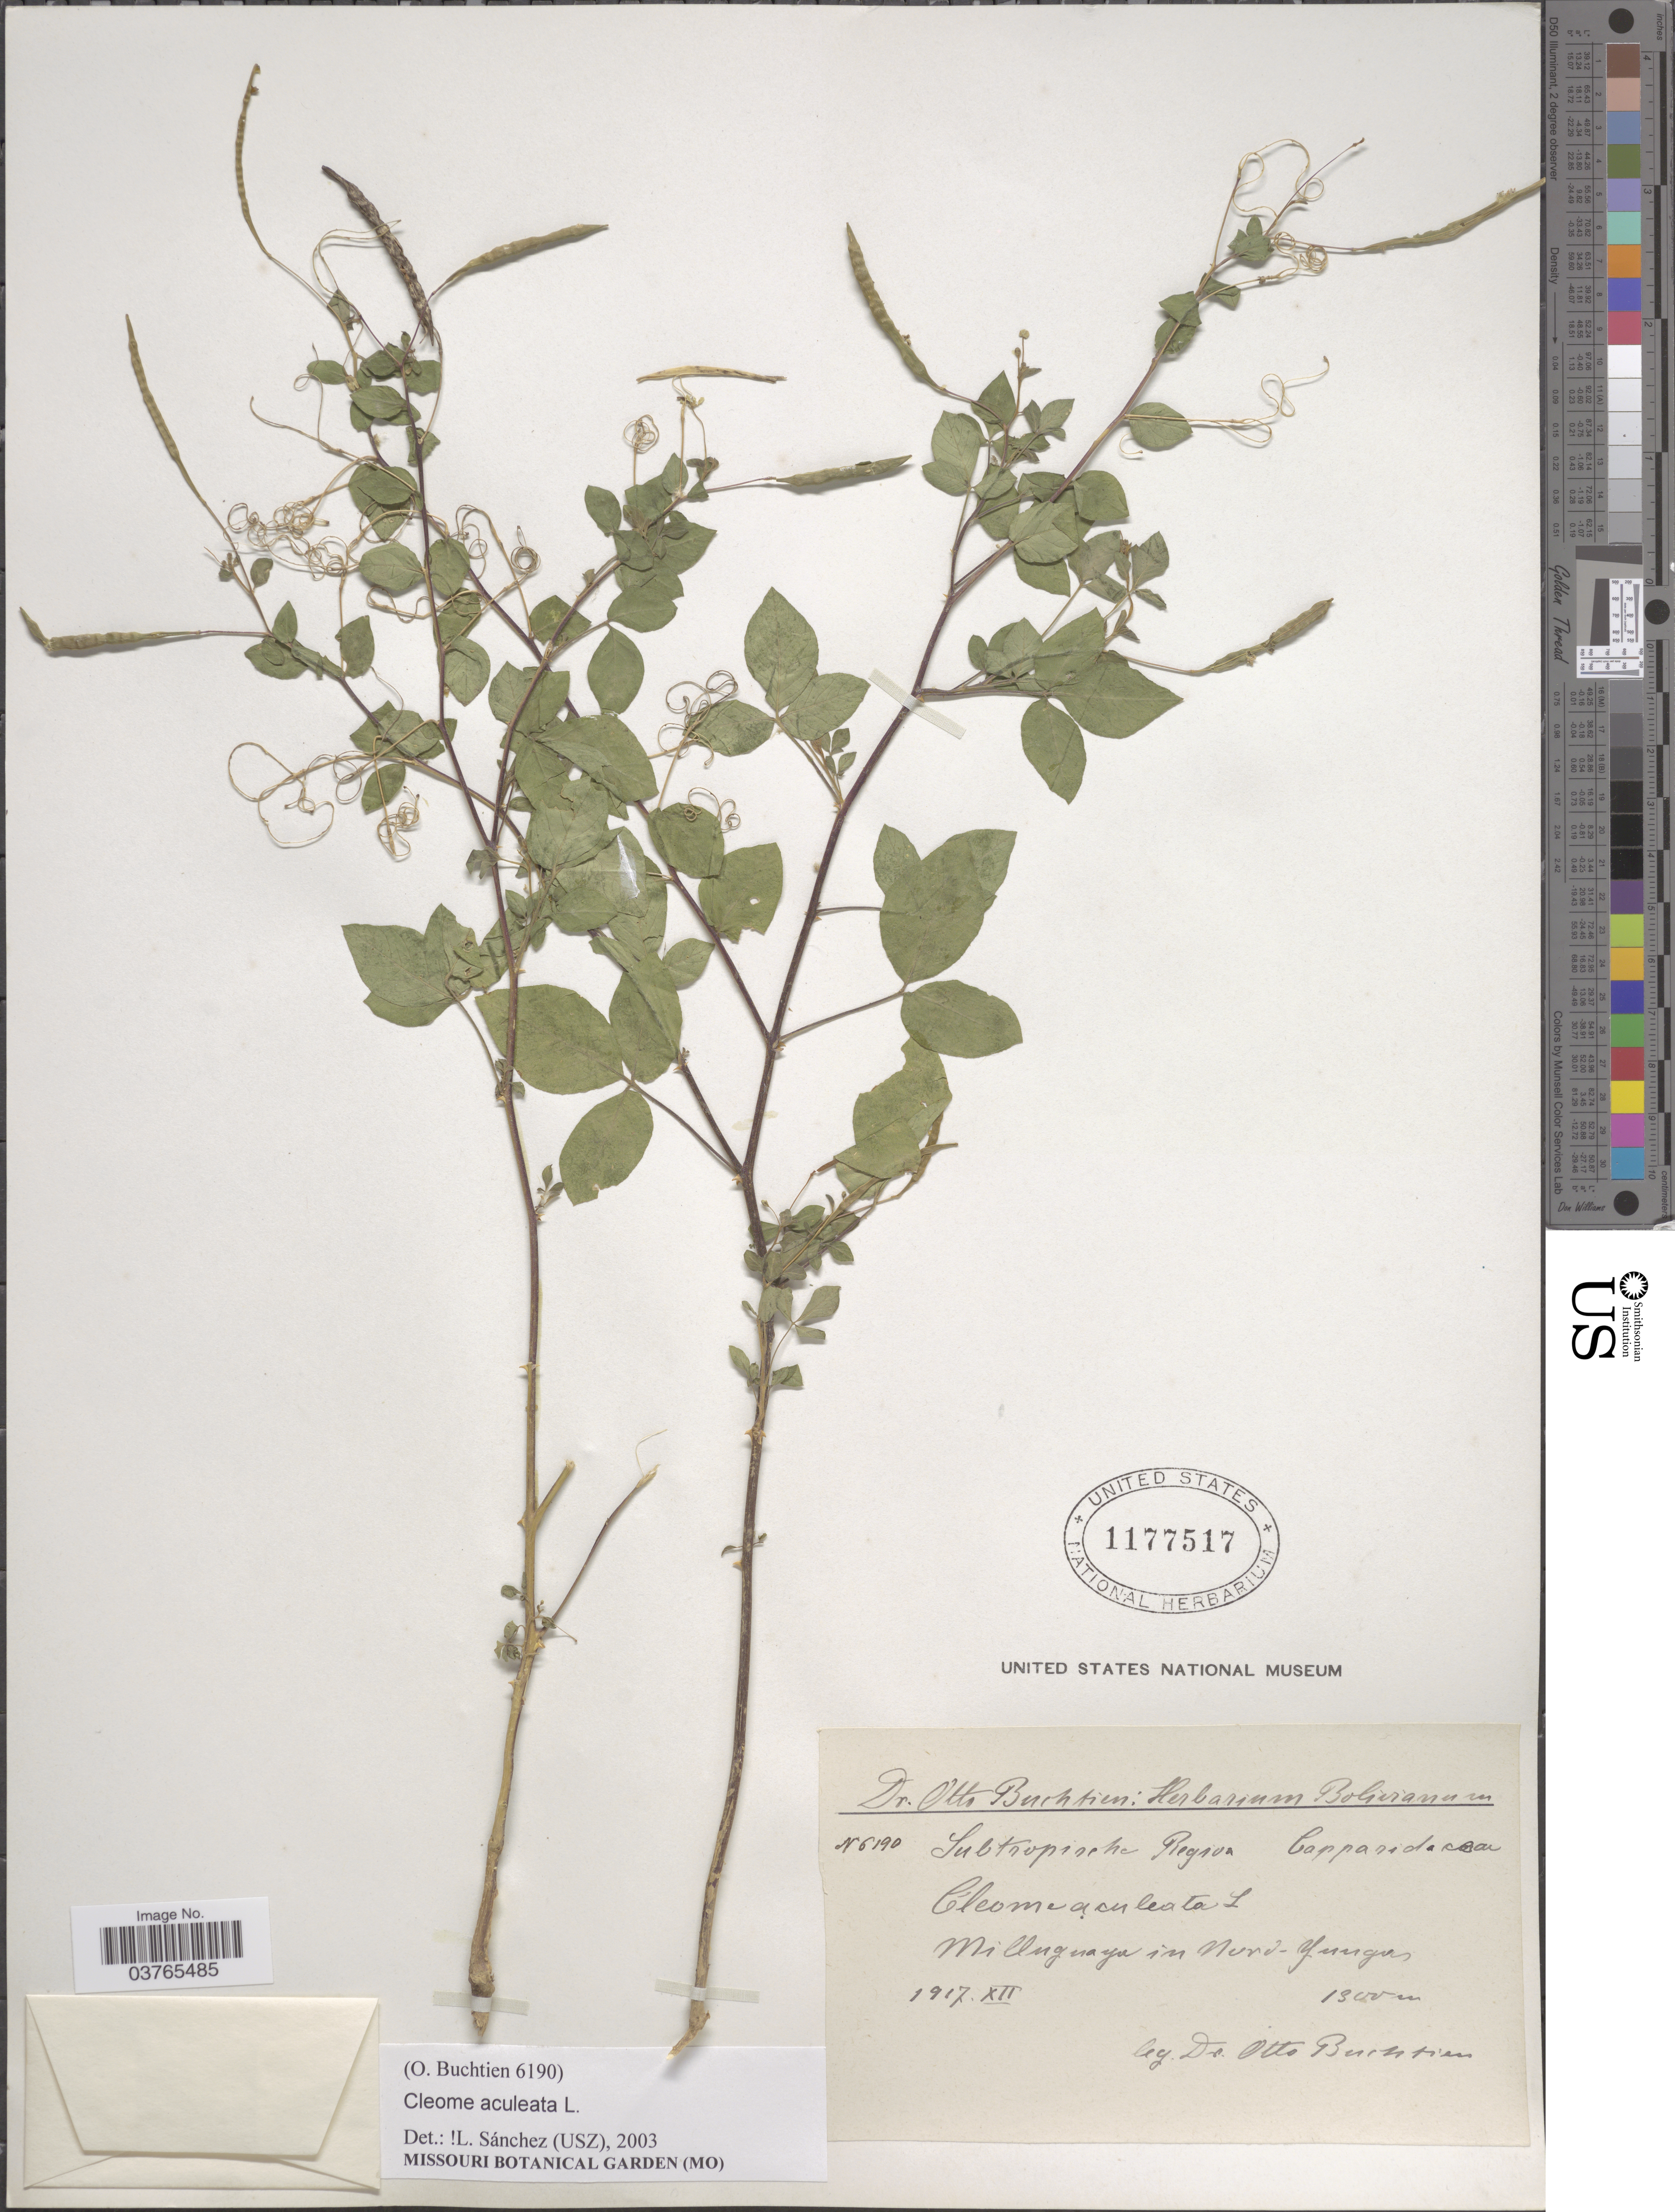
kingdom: Plantae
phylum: Tracheophyta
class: Magnoliopsida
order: Brassicales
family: Cleomaceae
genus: Tarenaya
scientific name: Tarenaya aculeata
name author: (L.) Soares Neto & Roalson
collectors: O. Buchtien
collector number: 6190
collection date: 1917-12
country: Bolivia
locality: Subtropische Region. Milluguayu in Nord- Yungas.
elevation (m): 1300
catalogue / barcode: US 1177517